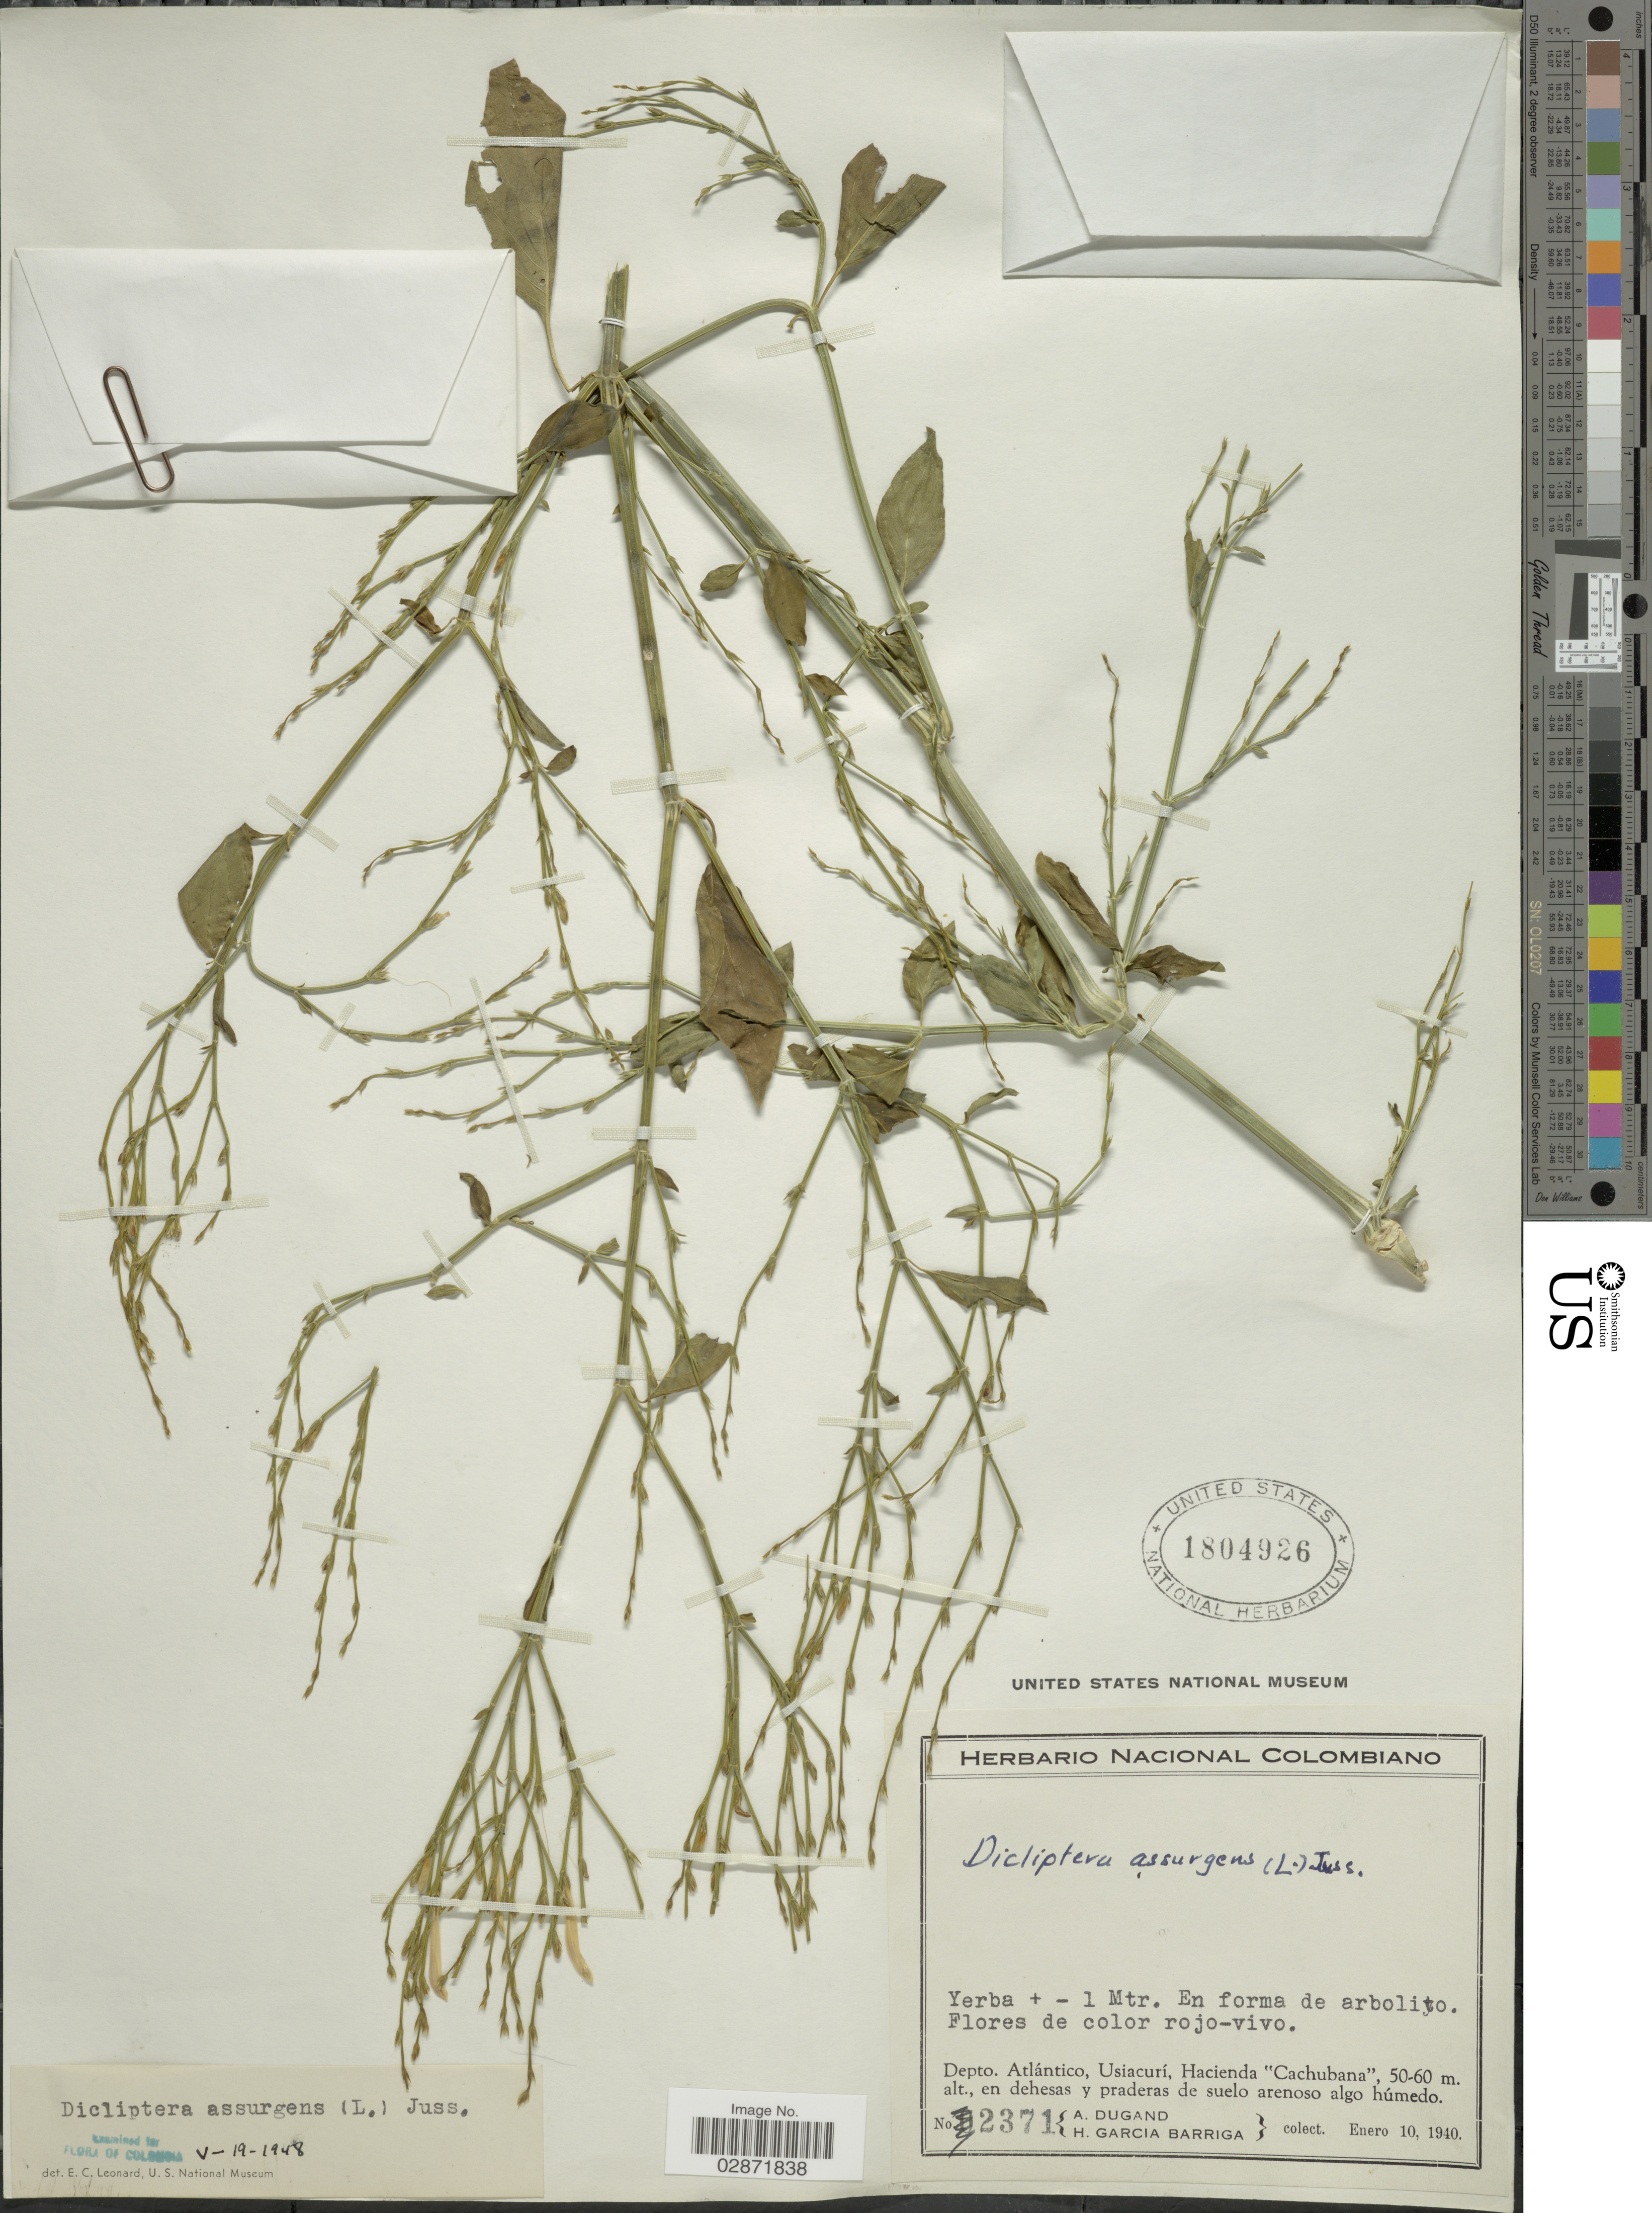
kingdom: Plantae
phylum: Tracheophyta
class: Magnoliopsida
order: Lamiales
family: Acanthaceae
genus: Dicliptera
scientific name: Dicliptera assurgens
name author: (L.) Juss.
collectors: A. Dugand & H. García Barriga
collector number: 2371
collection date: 1940-01-10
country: Colombia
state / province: Atlántico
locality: Depto. Atlántico, Usiacurí, Hacienda "Cachubana".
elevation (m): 50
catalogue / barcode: US 1804926